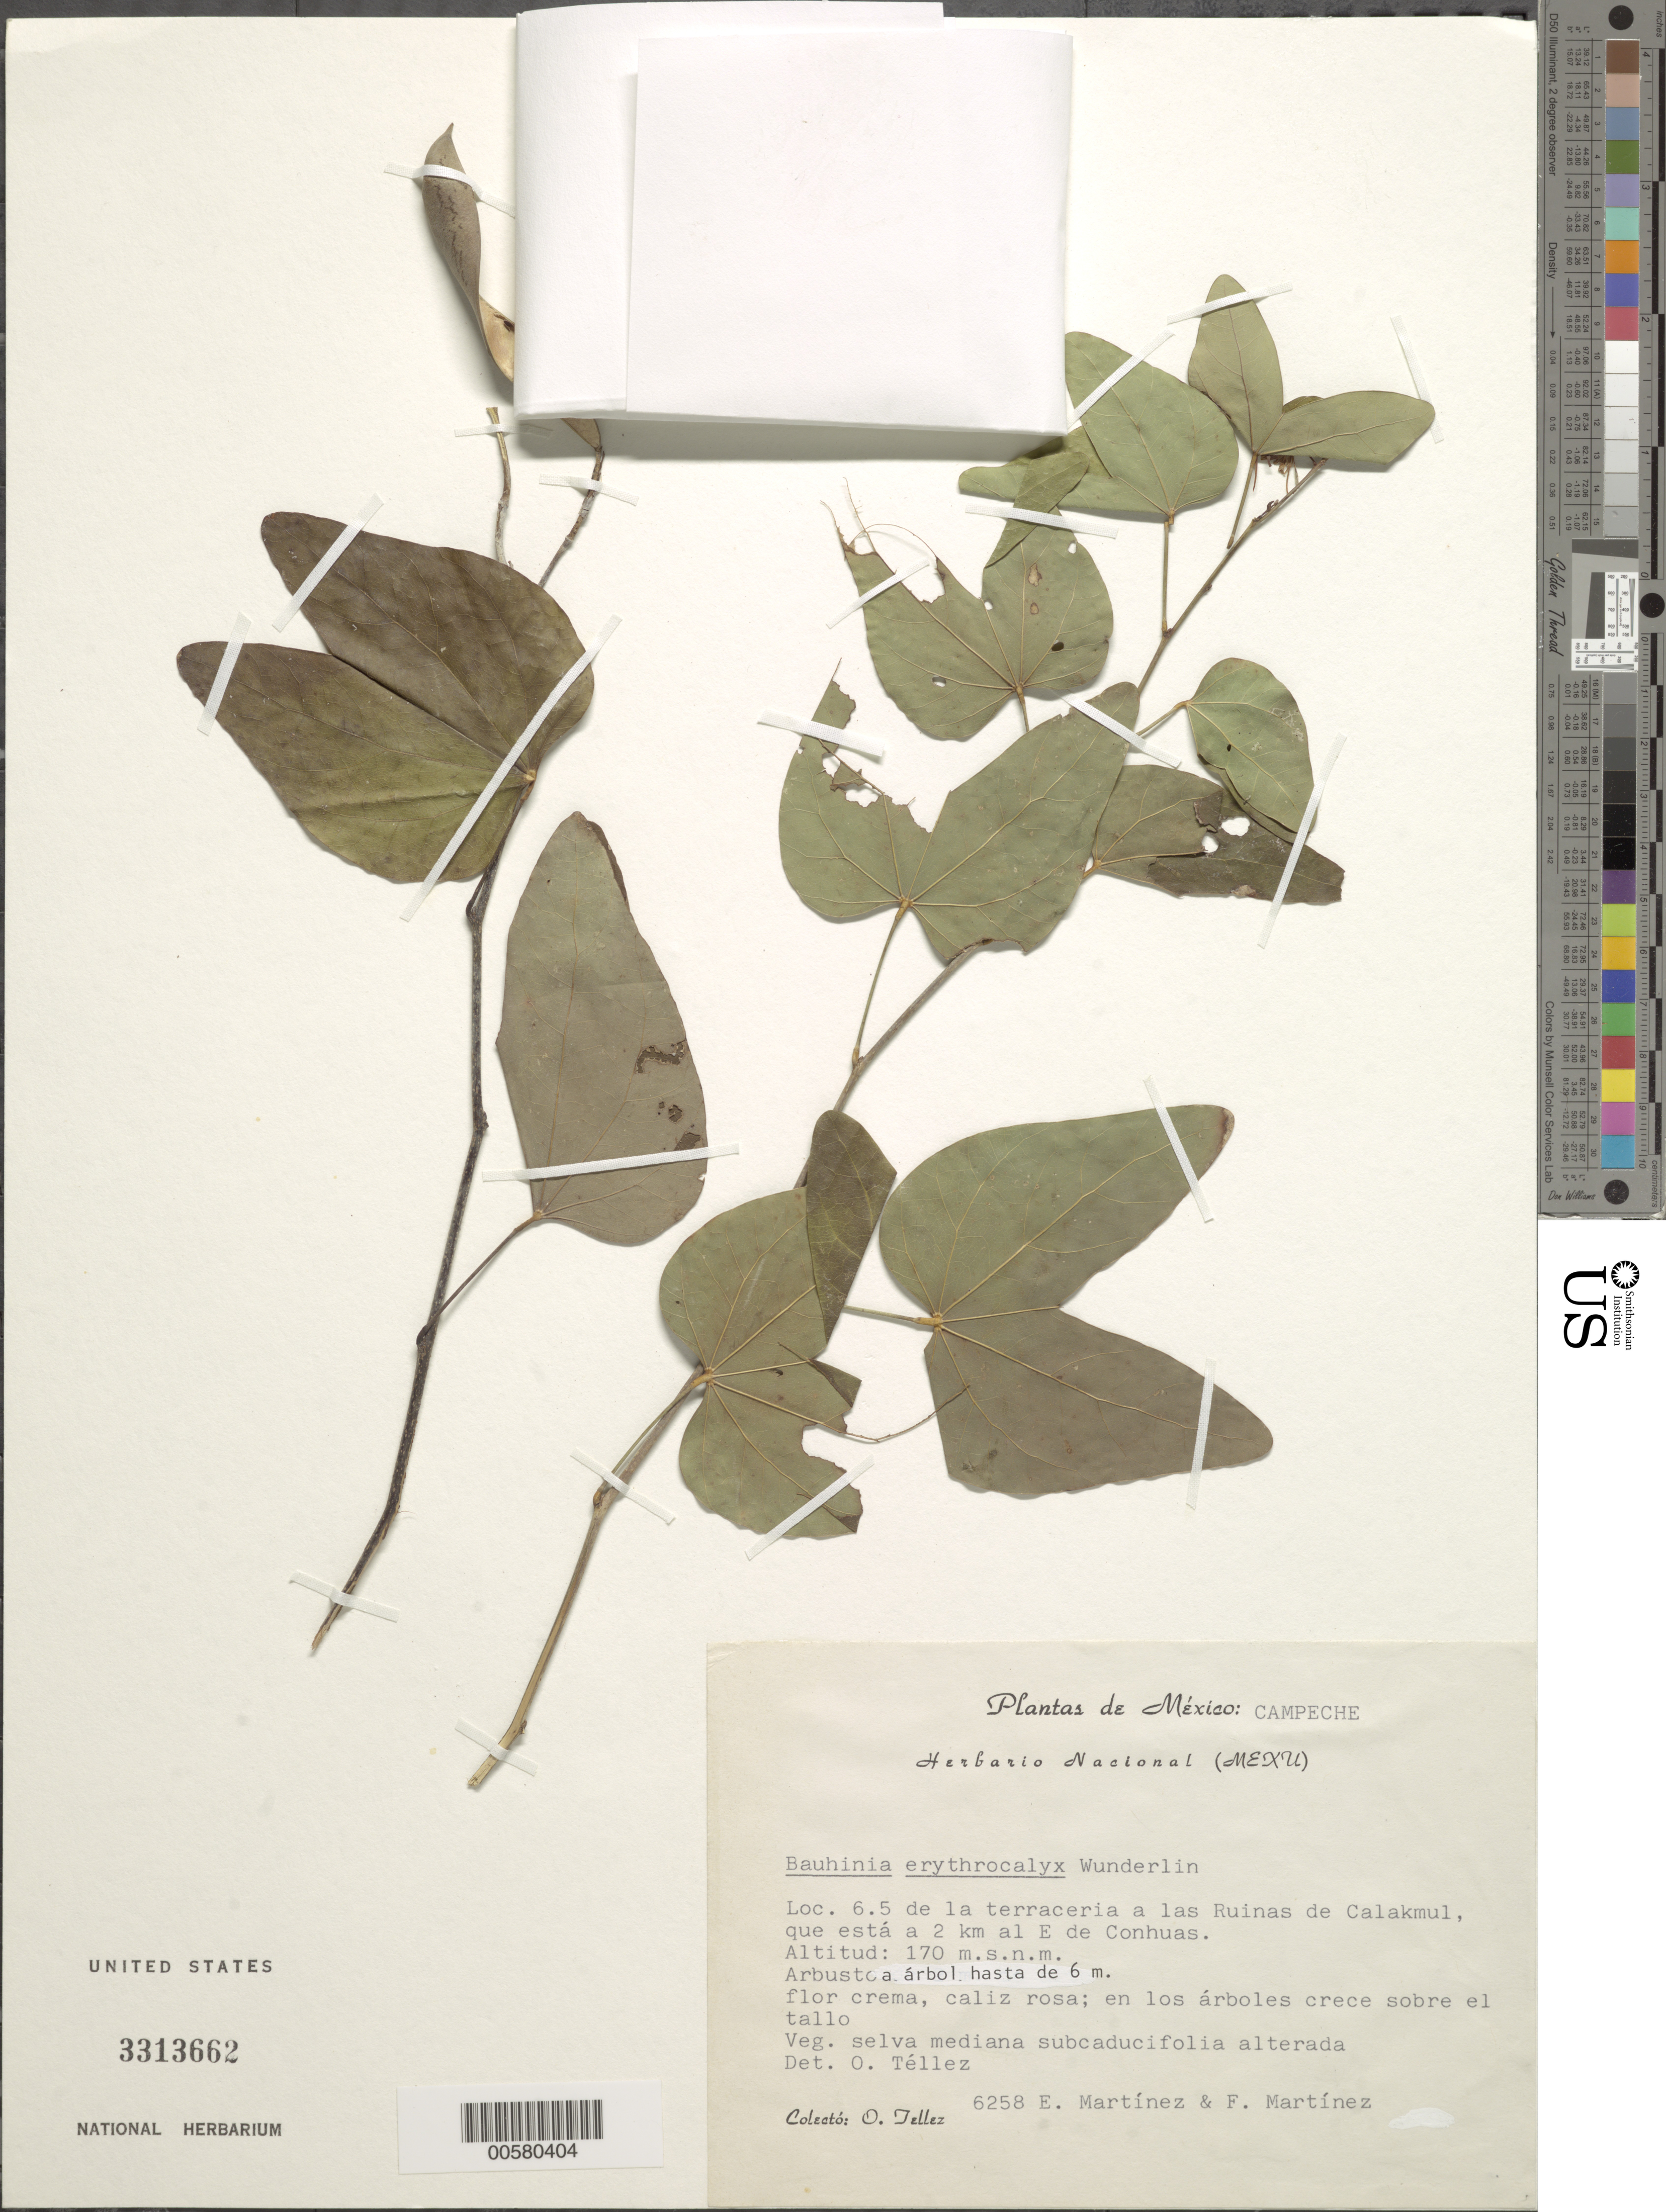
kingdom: Plantae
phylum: Tracheophyta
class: Magnoliopsida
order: Fabales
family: Fabaceae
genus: Bauhinia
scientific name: Bauhinia erythrocalyx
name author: Wunderlin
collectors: O. Téllez V., E. Martínez & F. Martínez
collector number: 6258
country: Mexico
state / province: Campeche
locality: Ruinas de Calakmul, E of Conhuas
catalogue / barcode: US 3313662